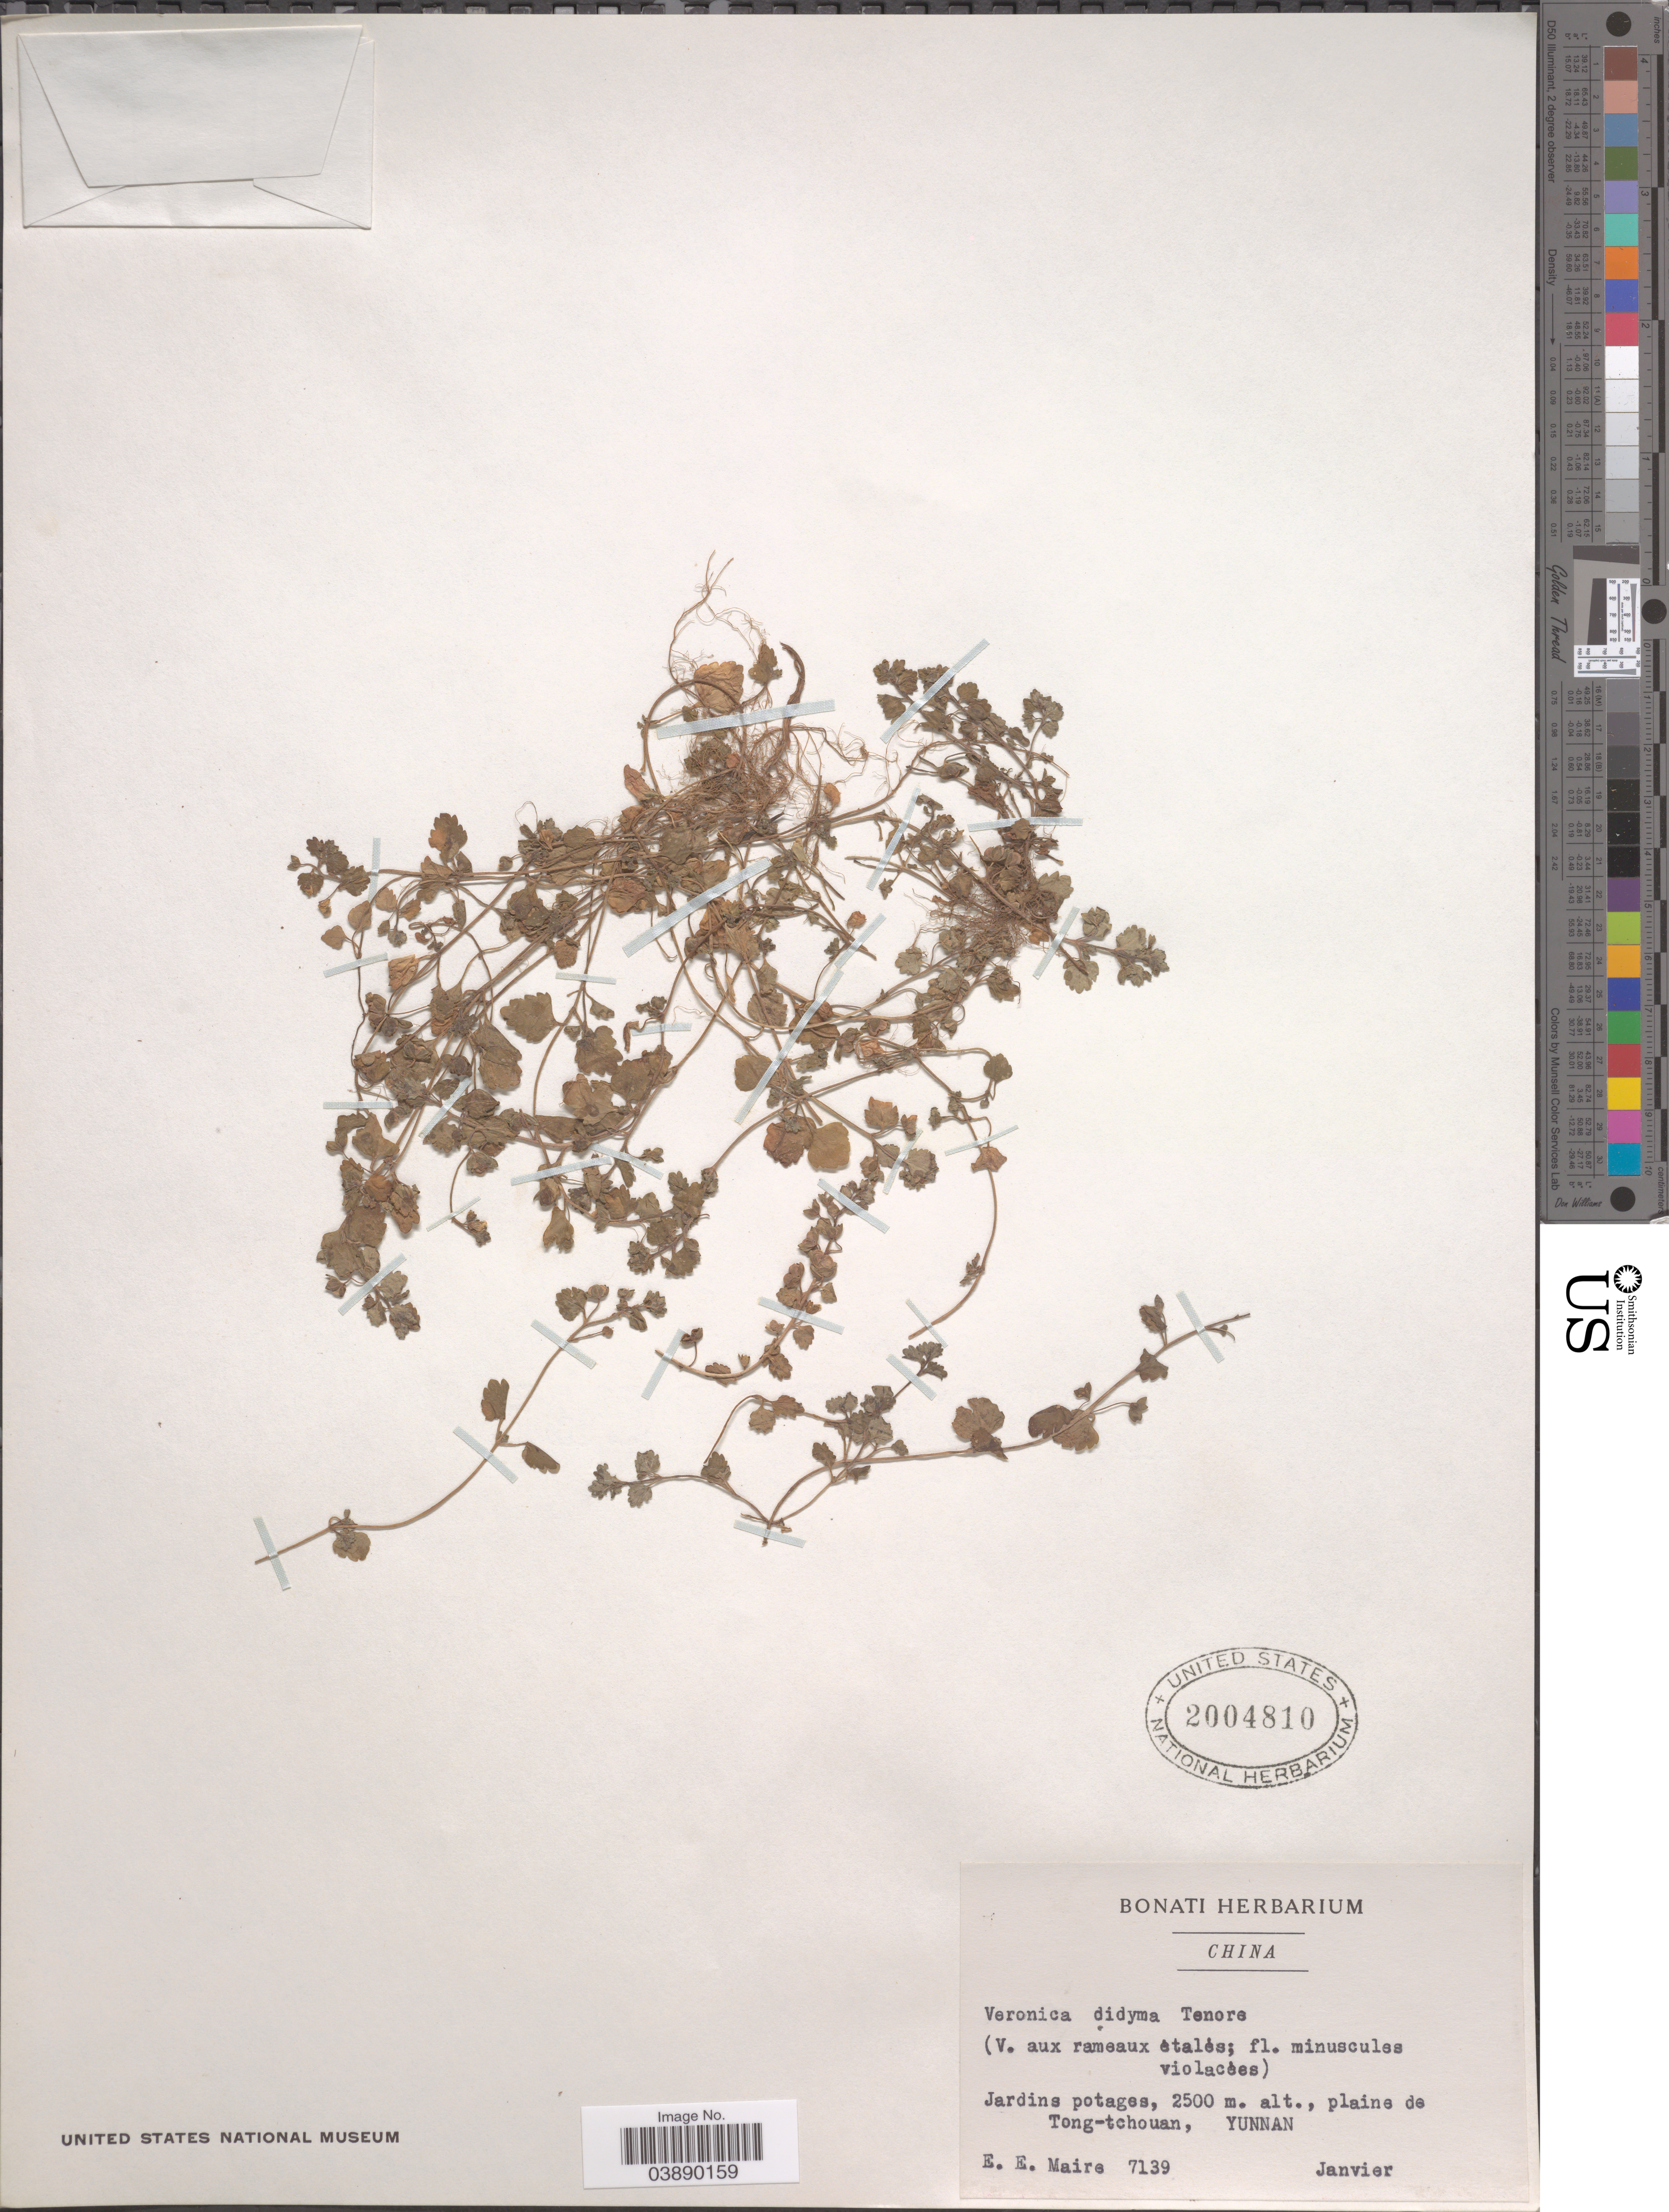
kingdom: Plantae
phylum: Tracheophyta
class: Magnoliopsida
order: Lamiales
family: Plantaginaceae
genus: Veronica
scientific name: Veronica didyma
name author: Ten.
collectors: E. E. Maire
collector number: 7139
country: China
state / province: Yunnan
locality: Plaine de Tong-tchouan.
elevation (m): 2500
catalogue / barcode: US 2004810